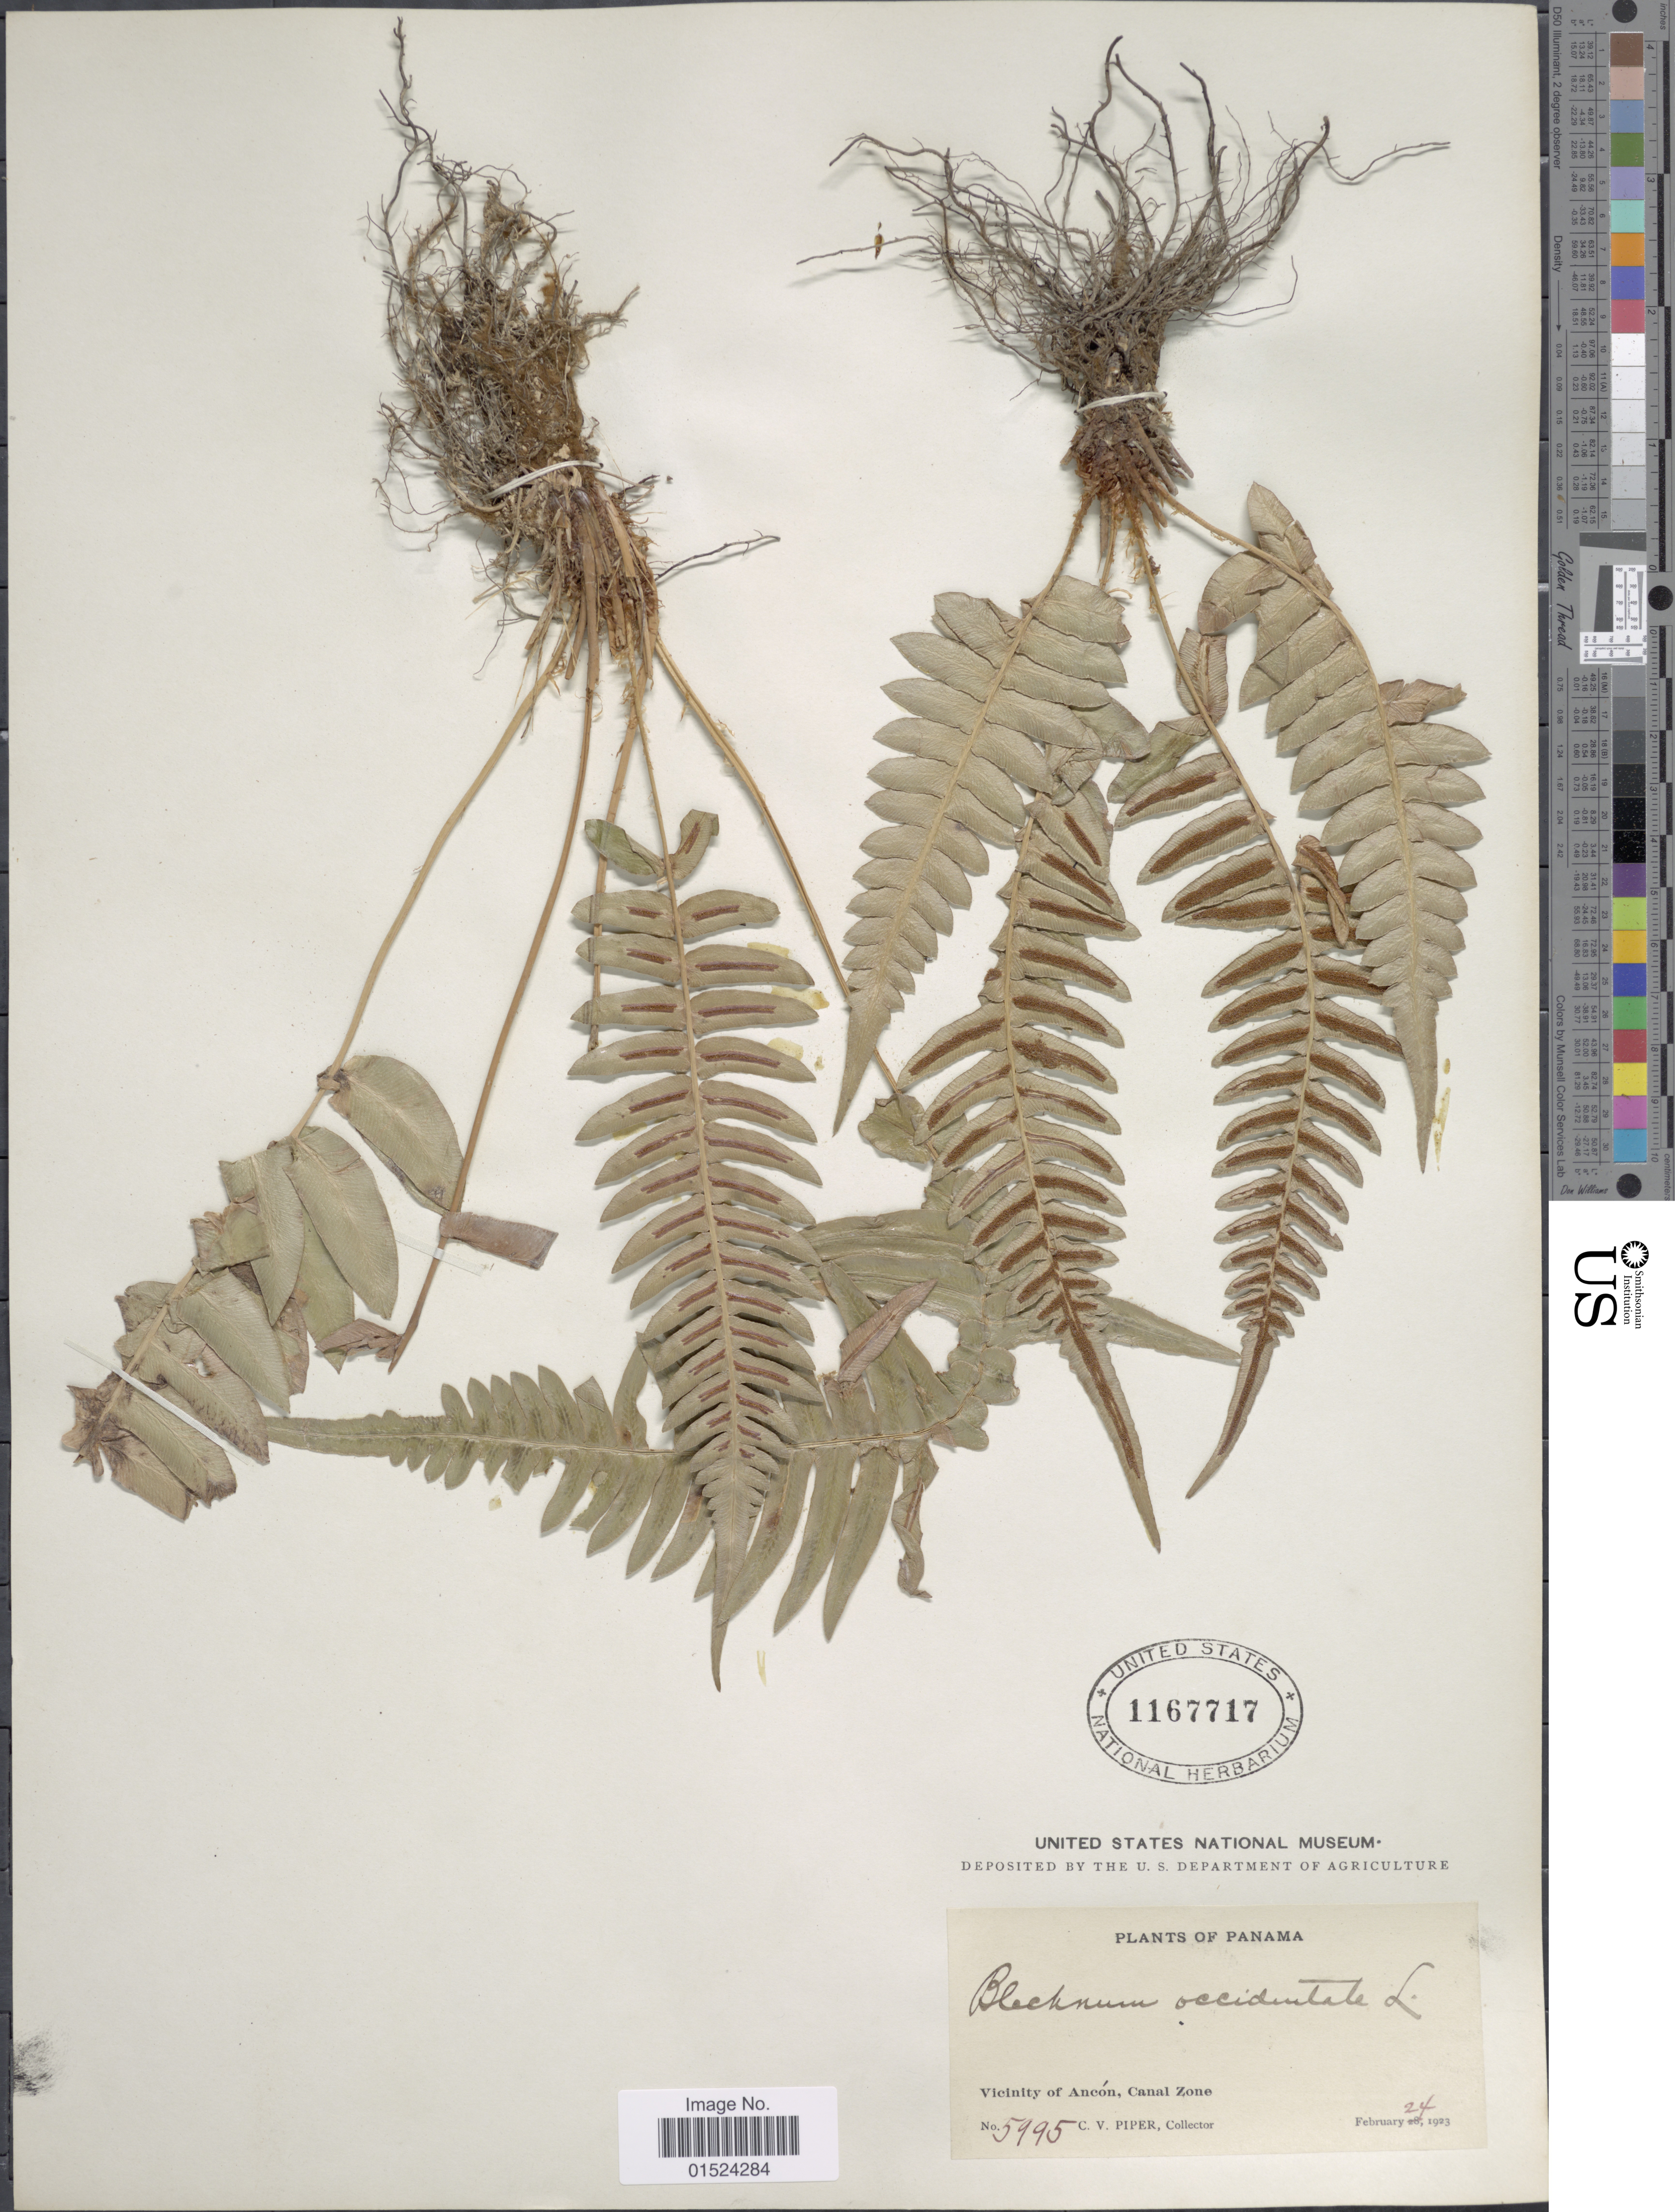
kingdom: Plantae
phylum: Tracheophyta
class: Polypodiopsida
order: Polypodiales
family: Blechnaceae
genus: Blechnum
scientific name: Blechnum occidentale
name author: L.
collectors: C. V. Piper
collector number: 5995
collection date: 1923-02-24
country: Panama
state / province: Colón / Panamá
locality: Vicinity of Ancón, Canal Zone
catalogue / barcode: US 1167717